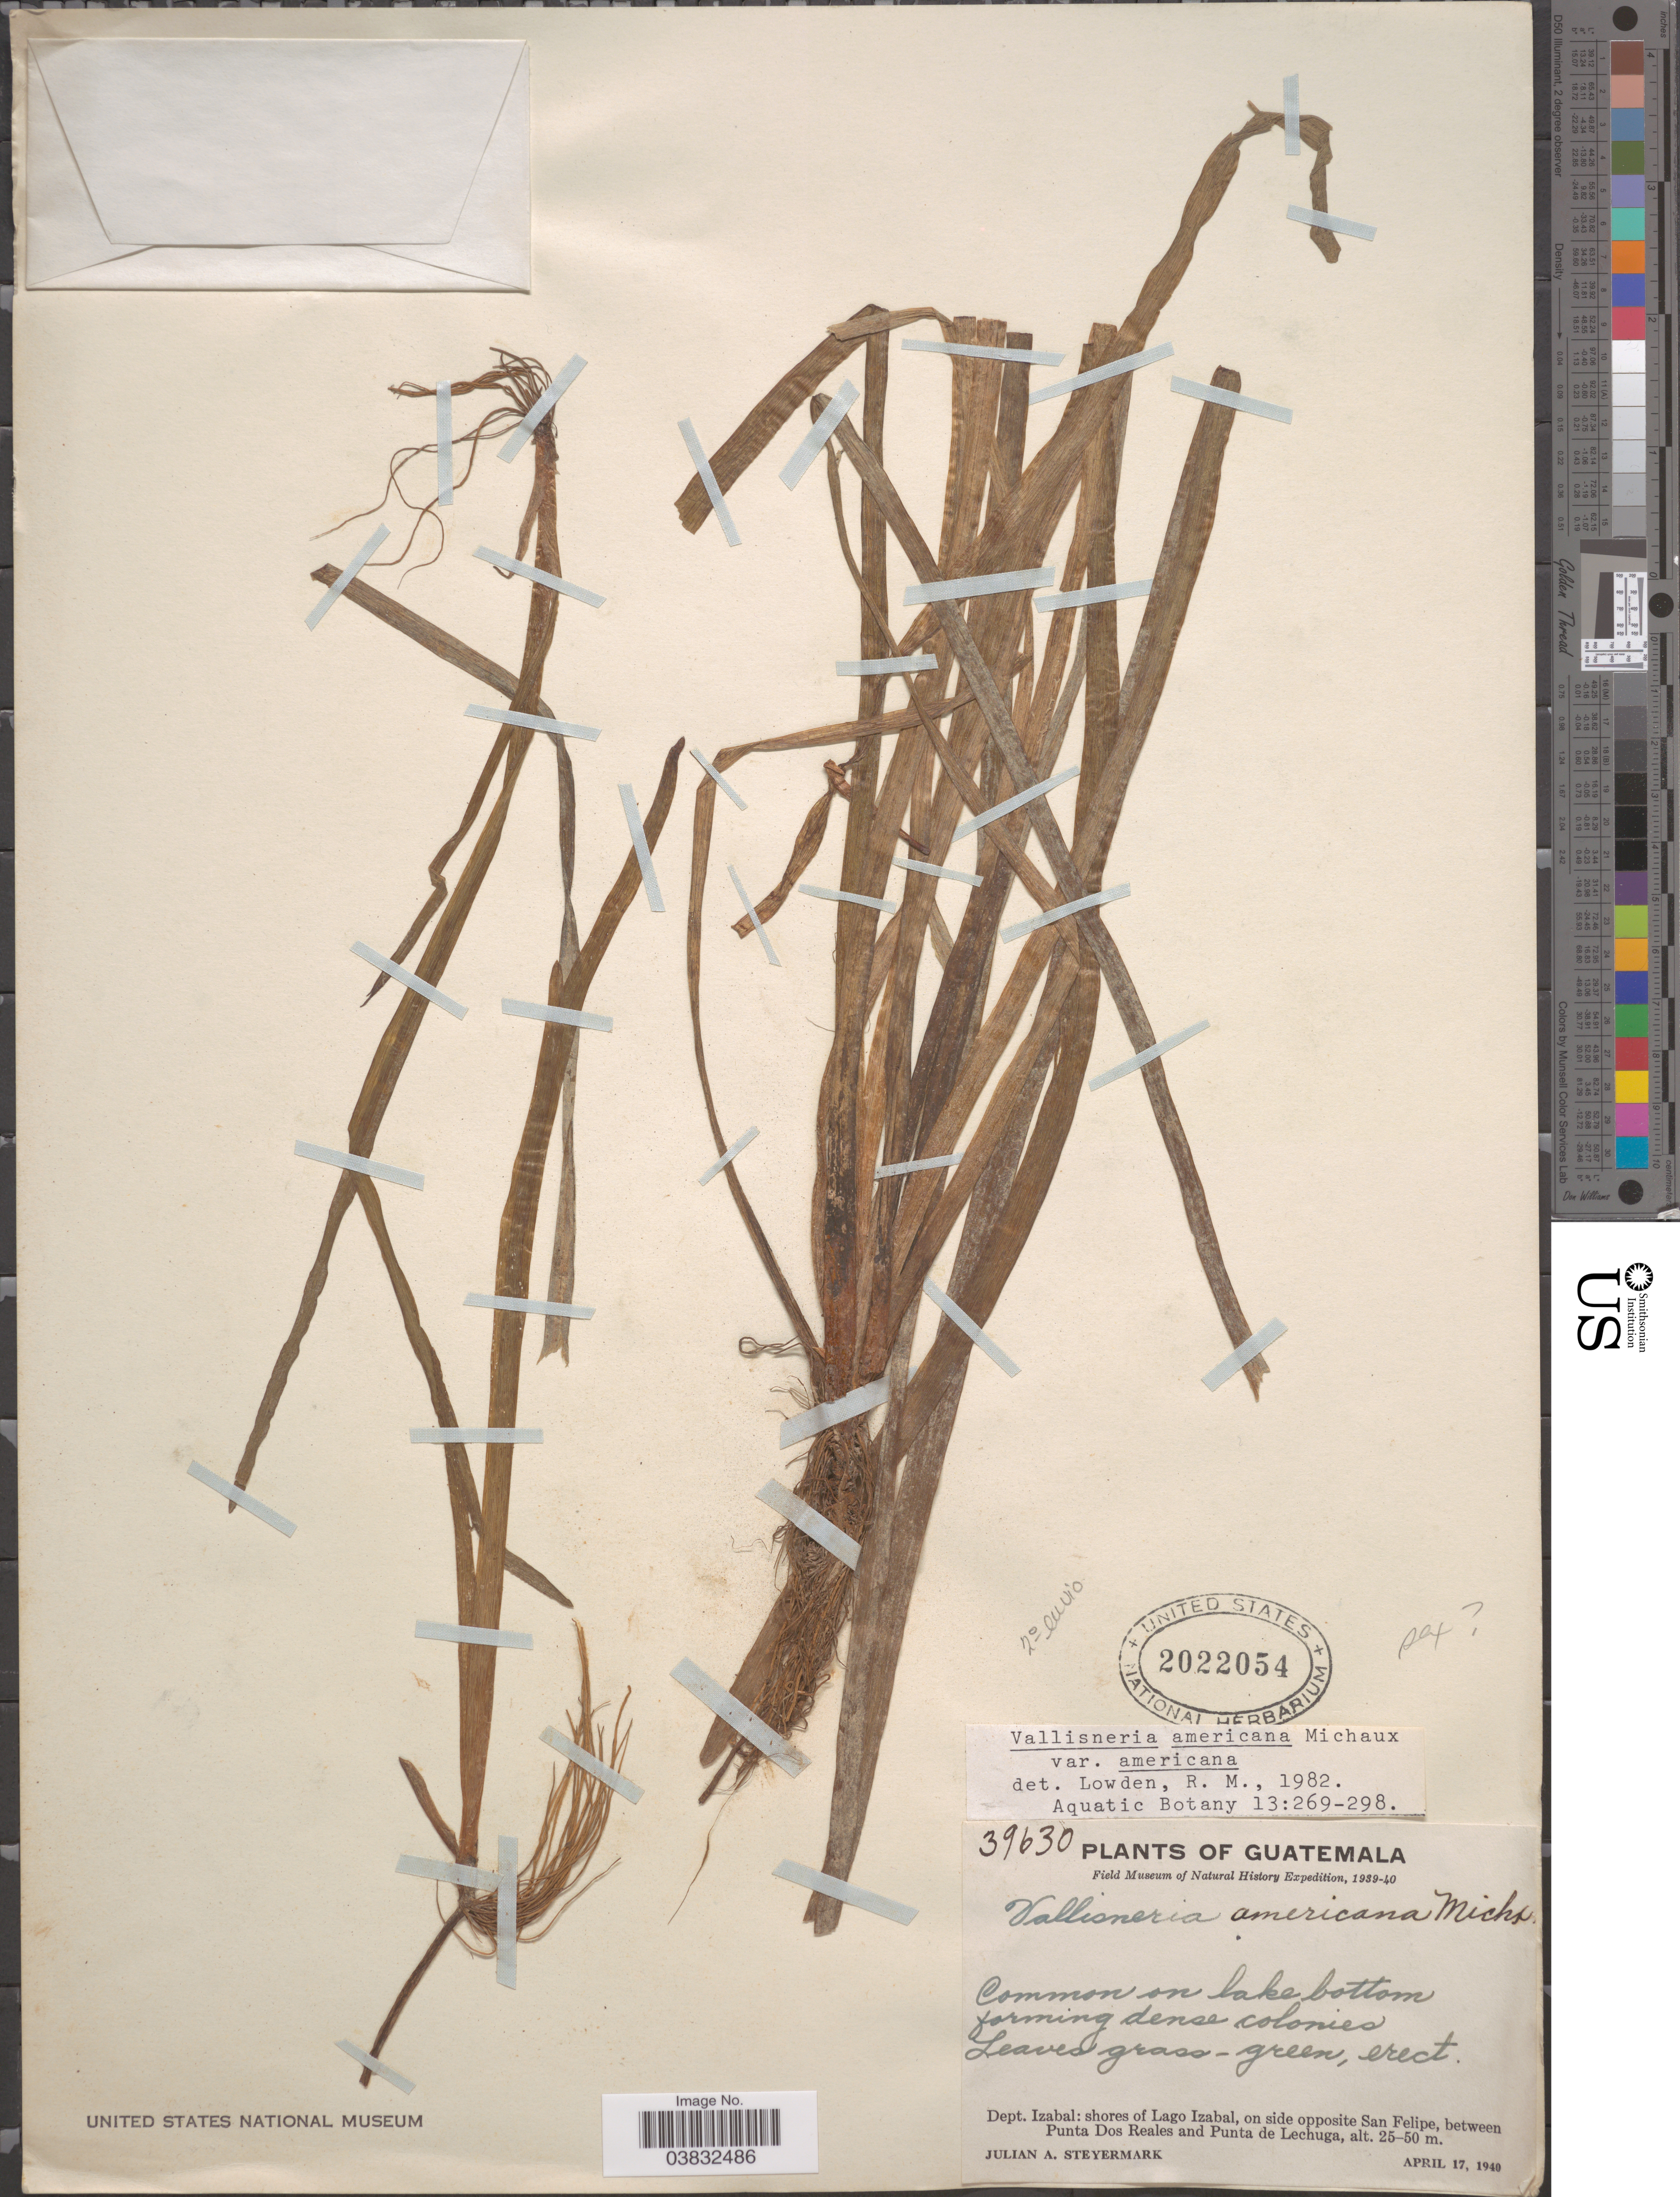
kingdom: Plantae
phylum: Tracheophyta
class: Liliopsida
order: Alismatales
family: Hydrocharitaceae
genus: Vallisneria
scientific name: Vallisneria americana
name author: Michx.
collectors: J. Steyermark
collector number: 39630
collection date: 1940-04-17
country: Guatemala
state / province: Izabal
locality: Dept. Izabal: shores of Lago Izabal, on side opposite San Felipe, between Punta Dos Reales and Punta de Lechuga.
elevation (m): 25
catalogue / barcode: US 2022054